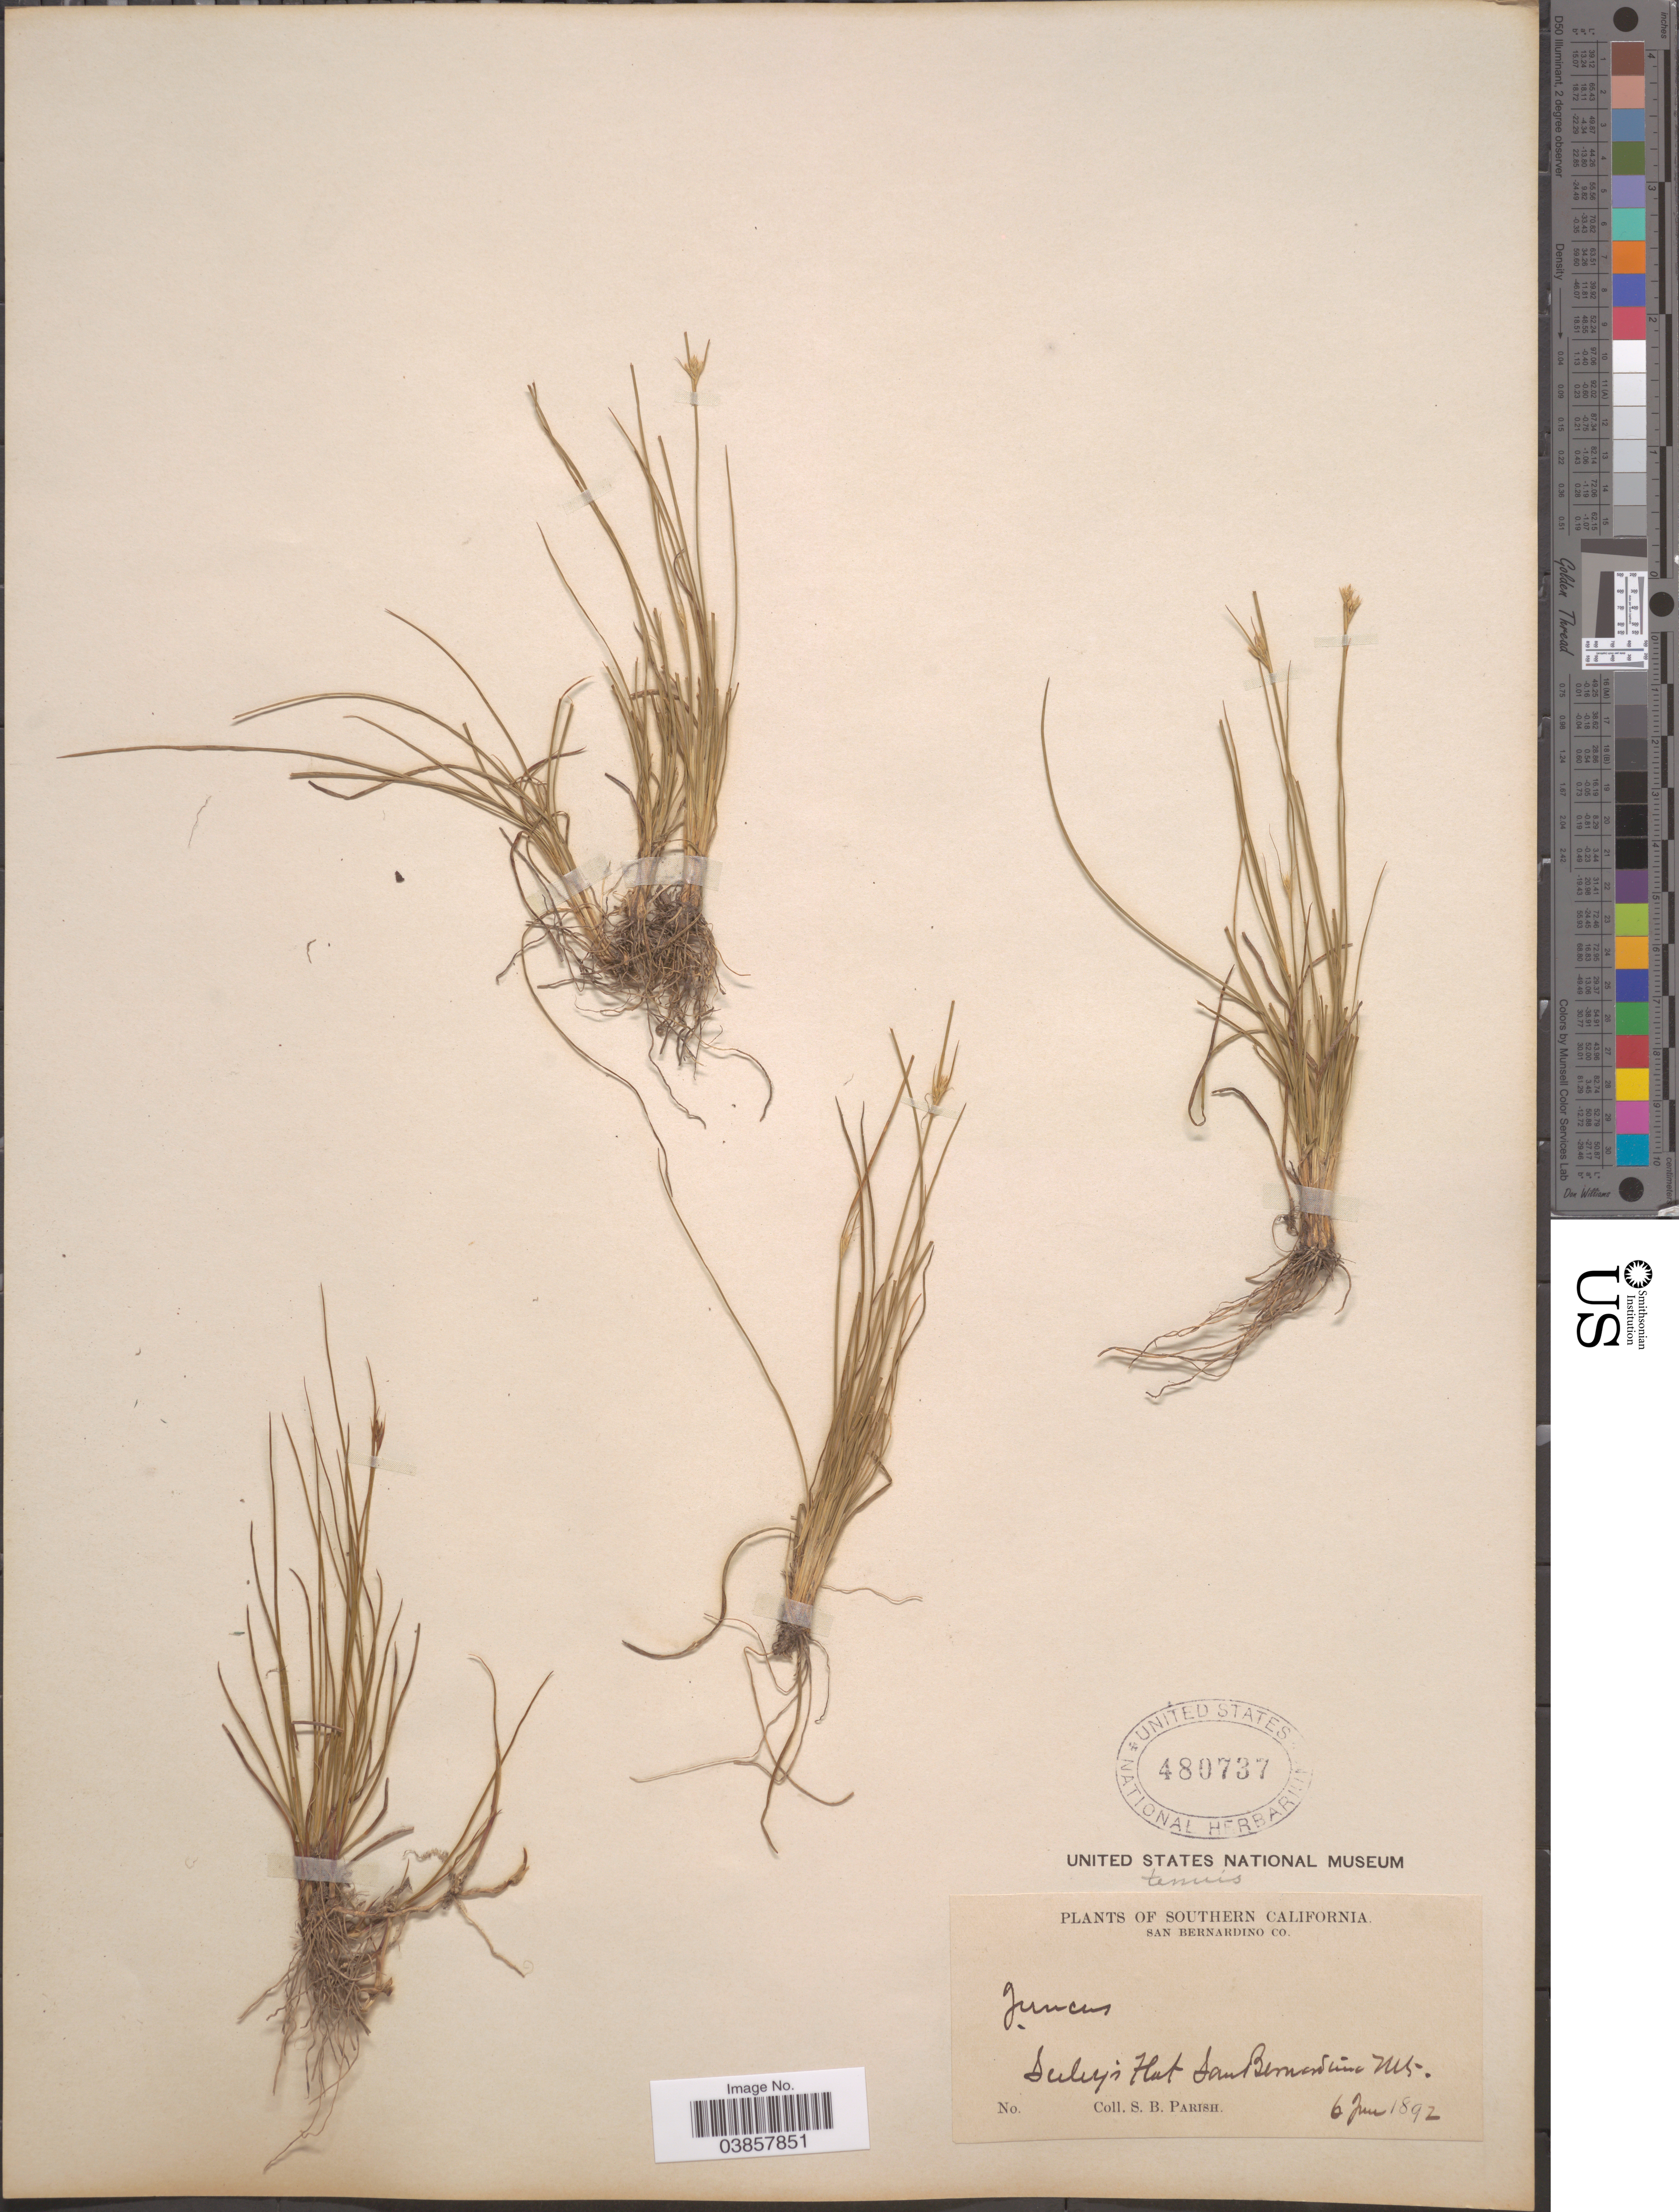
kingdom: Plantae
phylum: Tracheophyta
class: Liliopsida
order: Poales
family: Juncaceae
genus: Juncus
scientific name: Juncus tenuis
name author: Willd.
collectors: S. B. Parish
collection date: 1892-06-06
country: United States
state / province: California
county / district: San Bernardino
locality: Southern California. San Bernardino Co. Seeley's Flat. San Bernardino Mts.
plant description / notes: Corrected "Suley's Hat" to "Seeley's Flat." Filled county field.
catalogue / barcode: US 480737